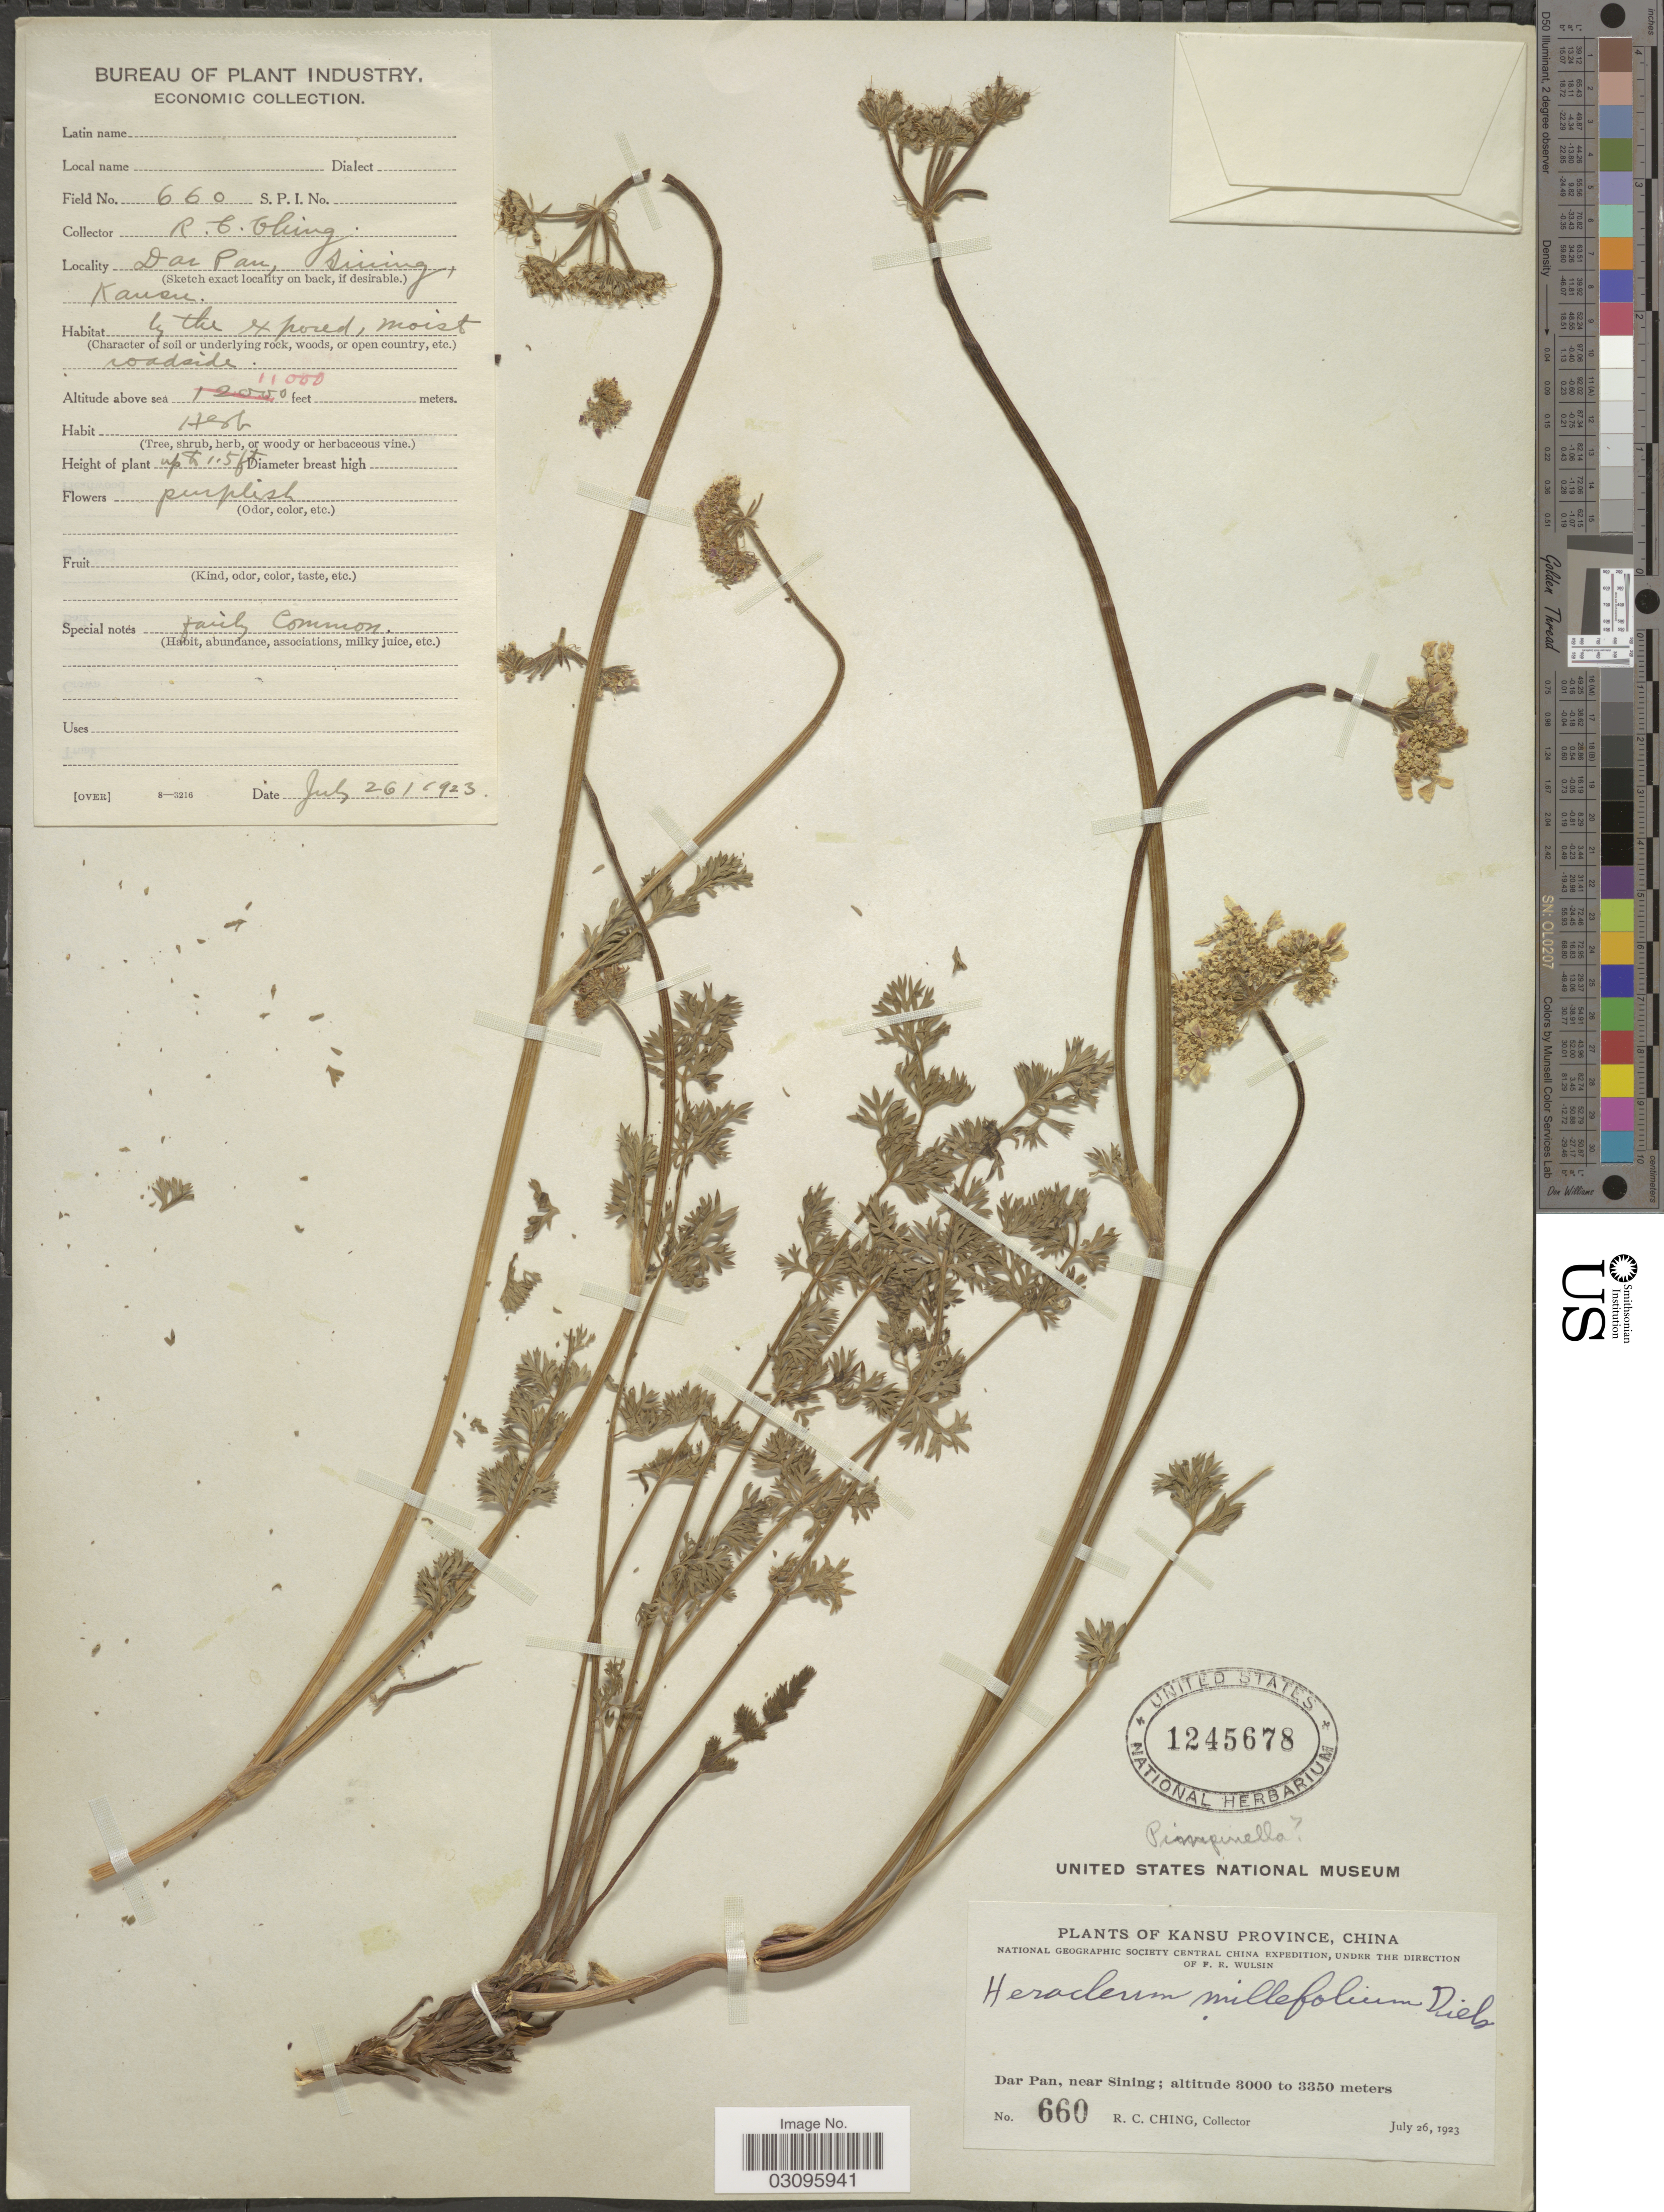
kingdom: Plantae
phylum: Tracheophyta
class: Magnoliopsida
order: Apiales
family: Apiaceae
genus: Heracleum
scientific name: Heracleum millefolium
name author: Diels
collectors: R. C. Ching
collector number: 660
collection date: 1923-07-26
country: China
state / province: Gansu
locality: Kansu Province. Dar Pan, near Sining.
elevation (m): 3353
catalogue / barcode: US 1245678